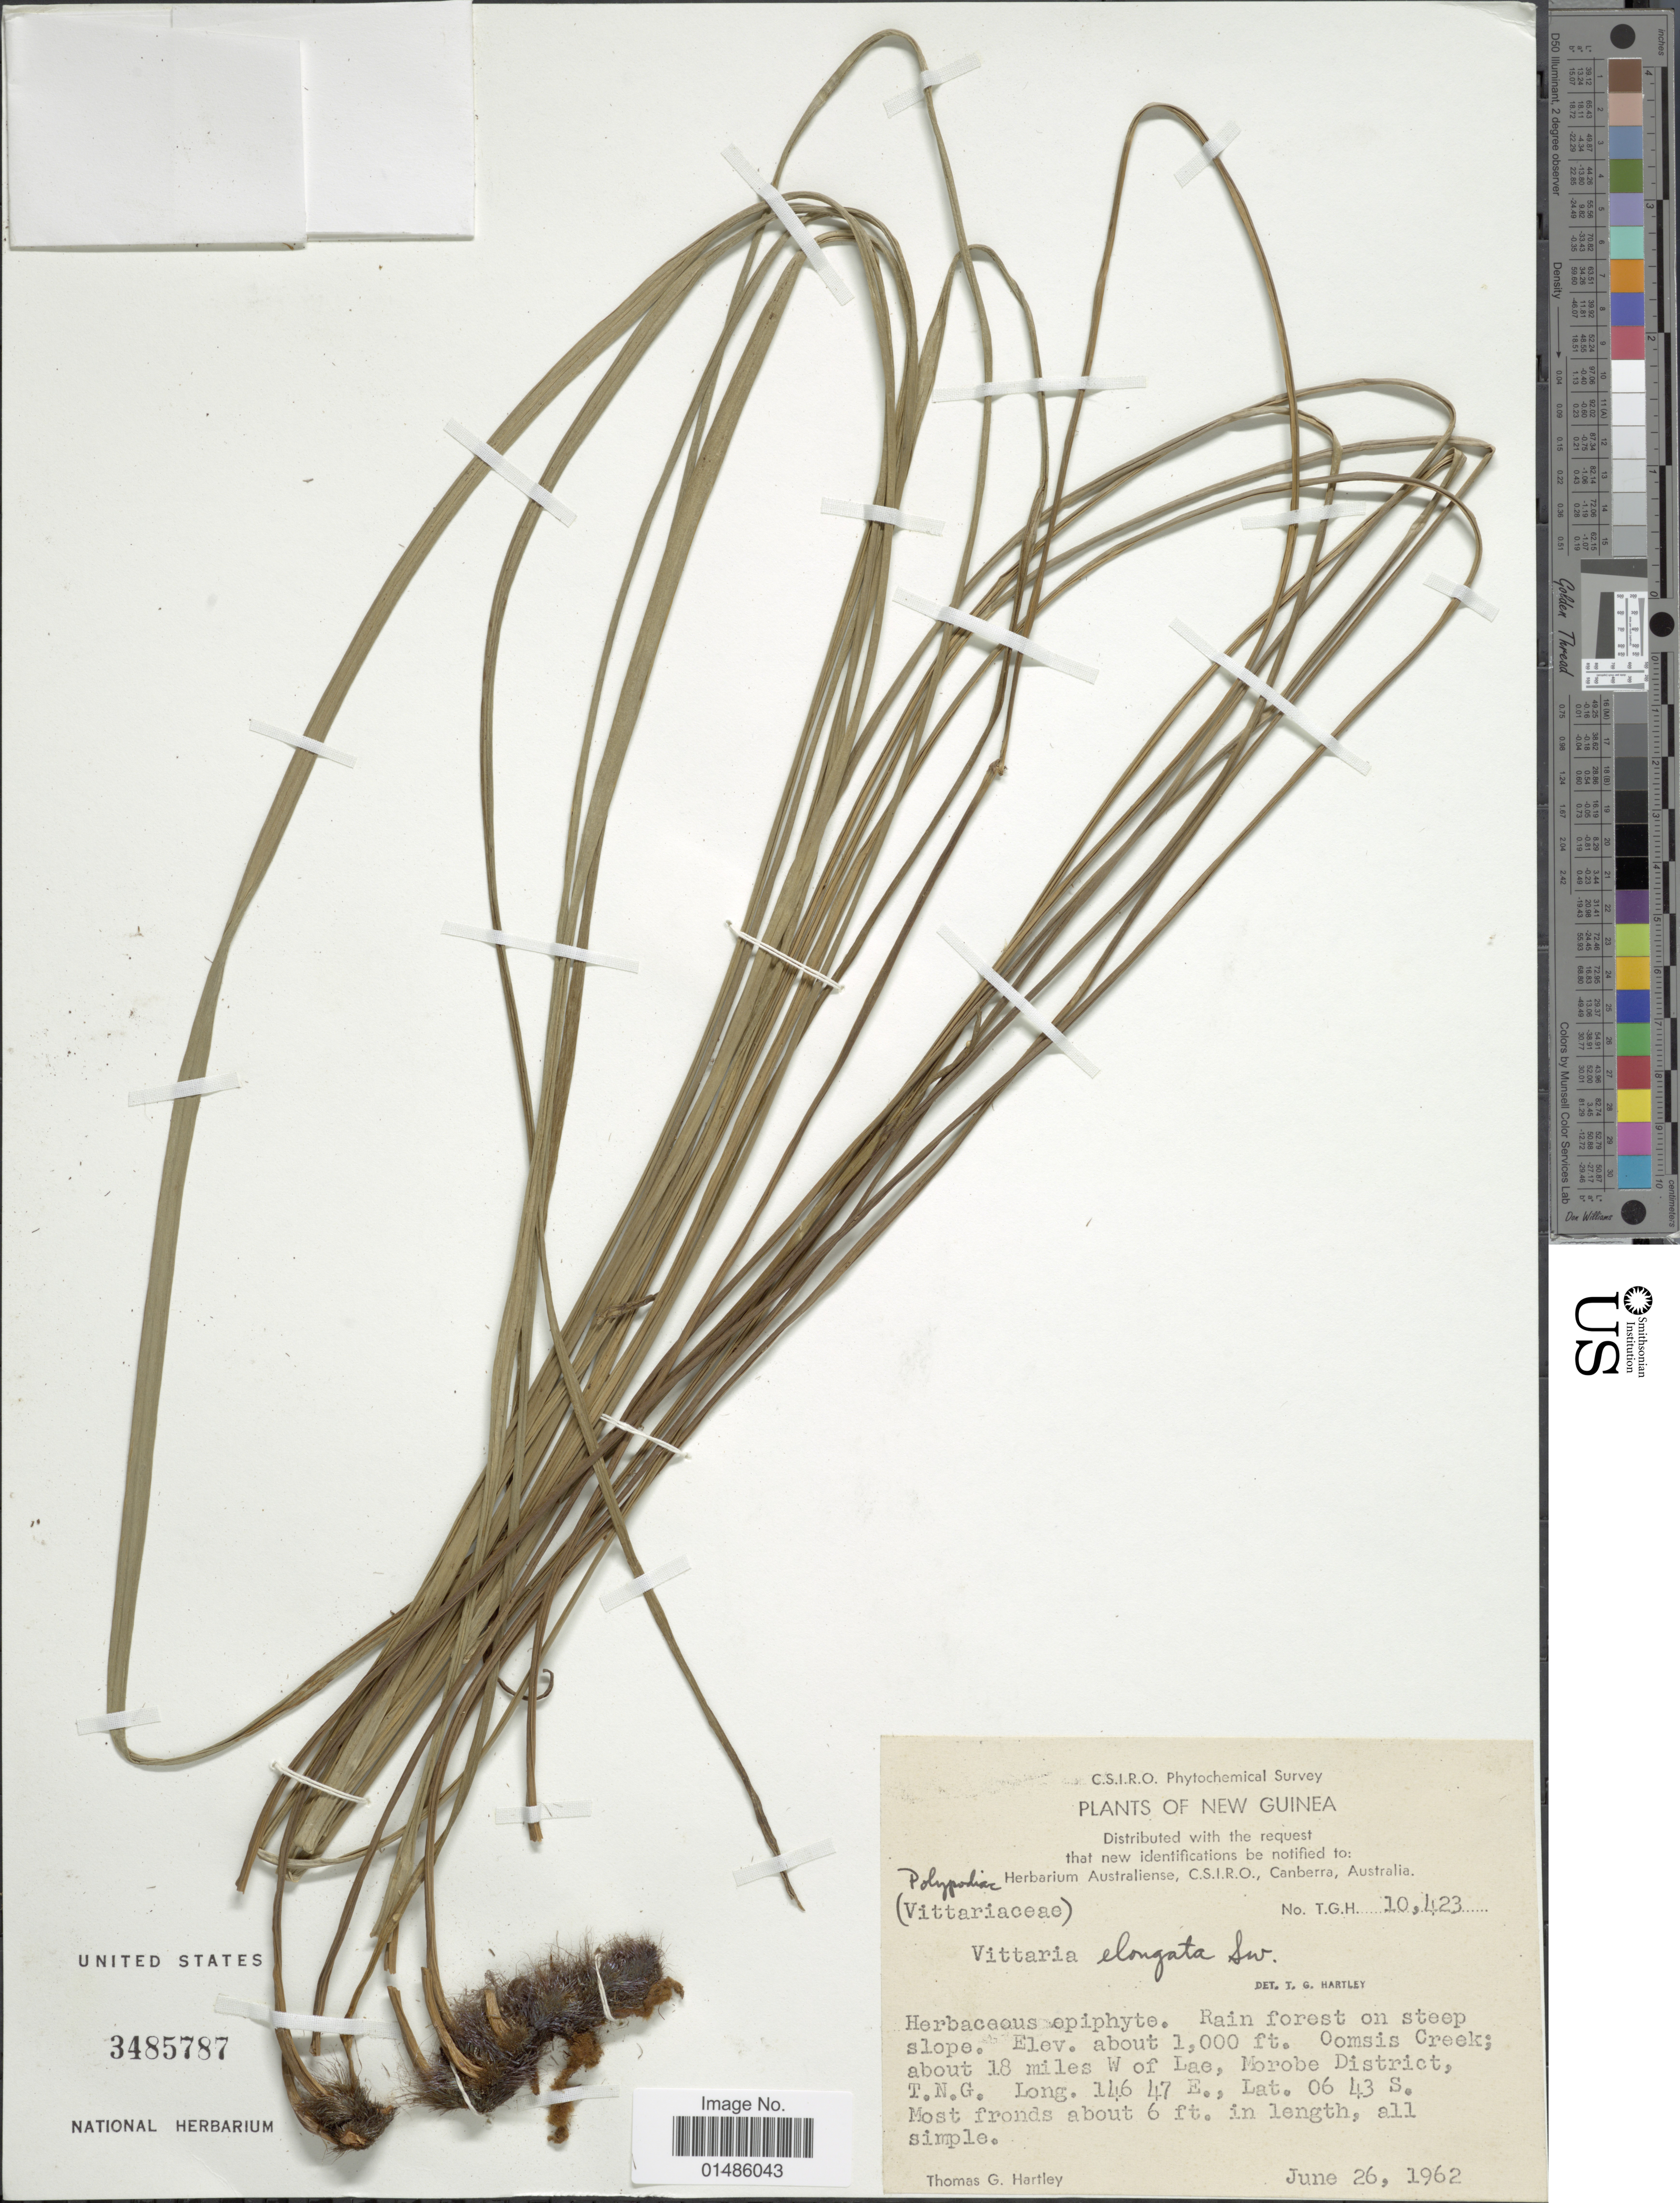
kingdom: Plantae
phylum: Tracheophyta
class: Polypodiopsida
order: Polypodiales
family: Pteridaceae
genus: Haplopteris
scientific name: Haplopteris elongata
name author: (Sw.) Crane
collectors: T. G. Hartley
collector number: T.G.H. 10423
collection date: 1962-06-26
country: Papua New Guinea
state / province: Morobe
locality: New Guinea. Oomsis Creek; about 18 miles W of Lae, T.N.G.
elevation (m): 305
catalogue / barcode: US 3485787